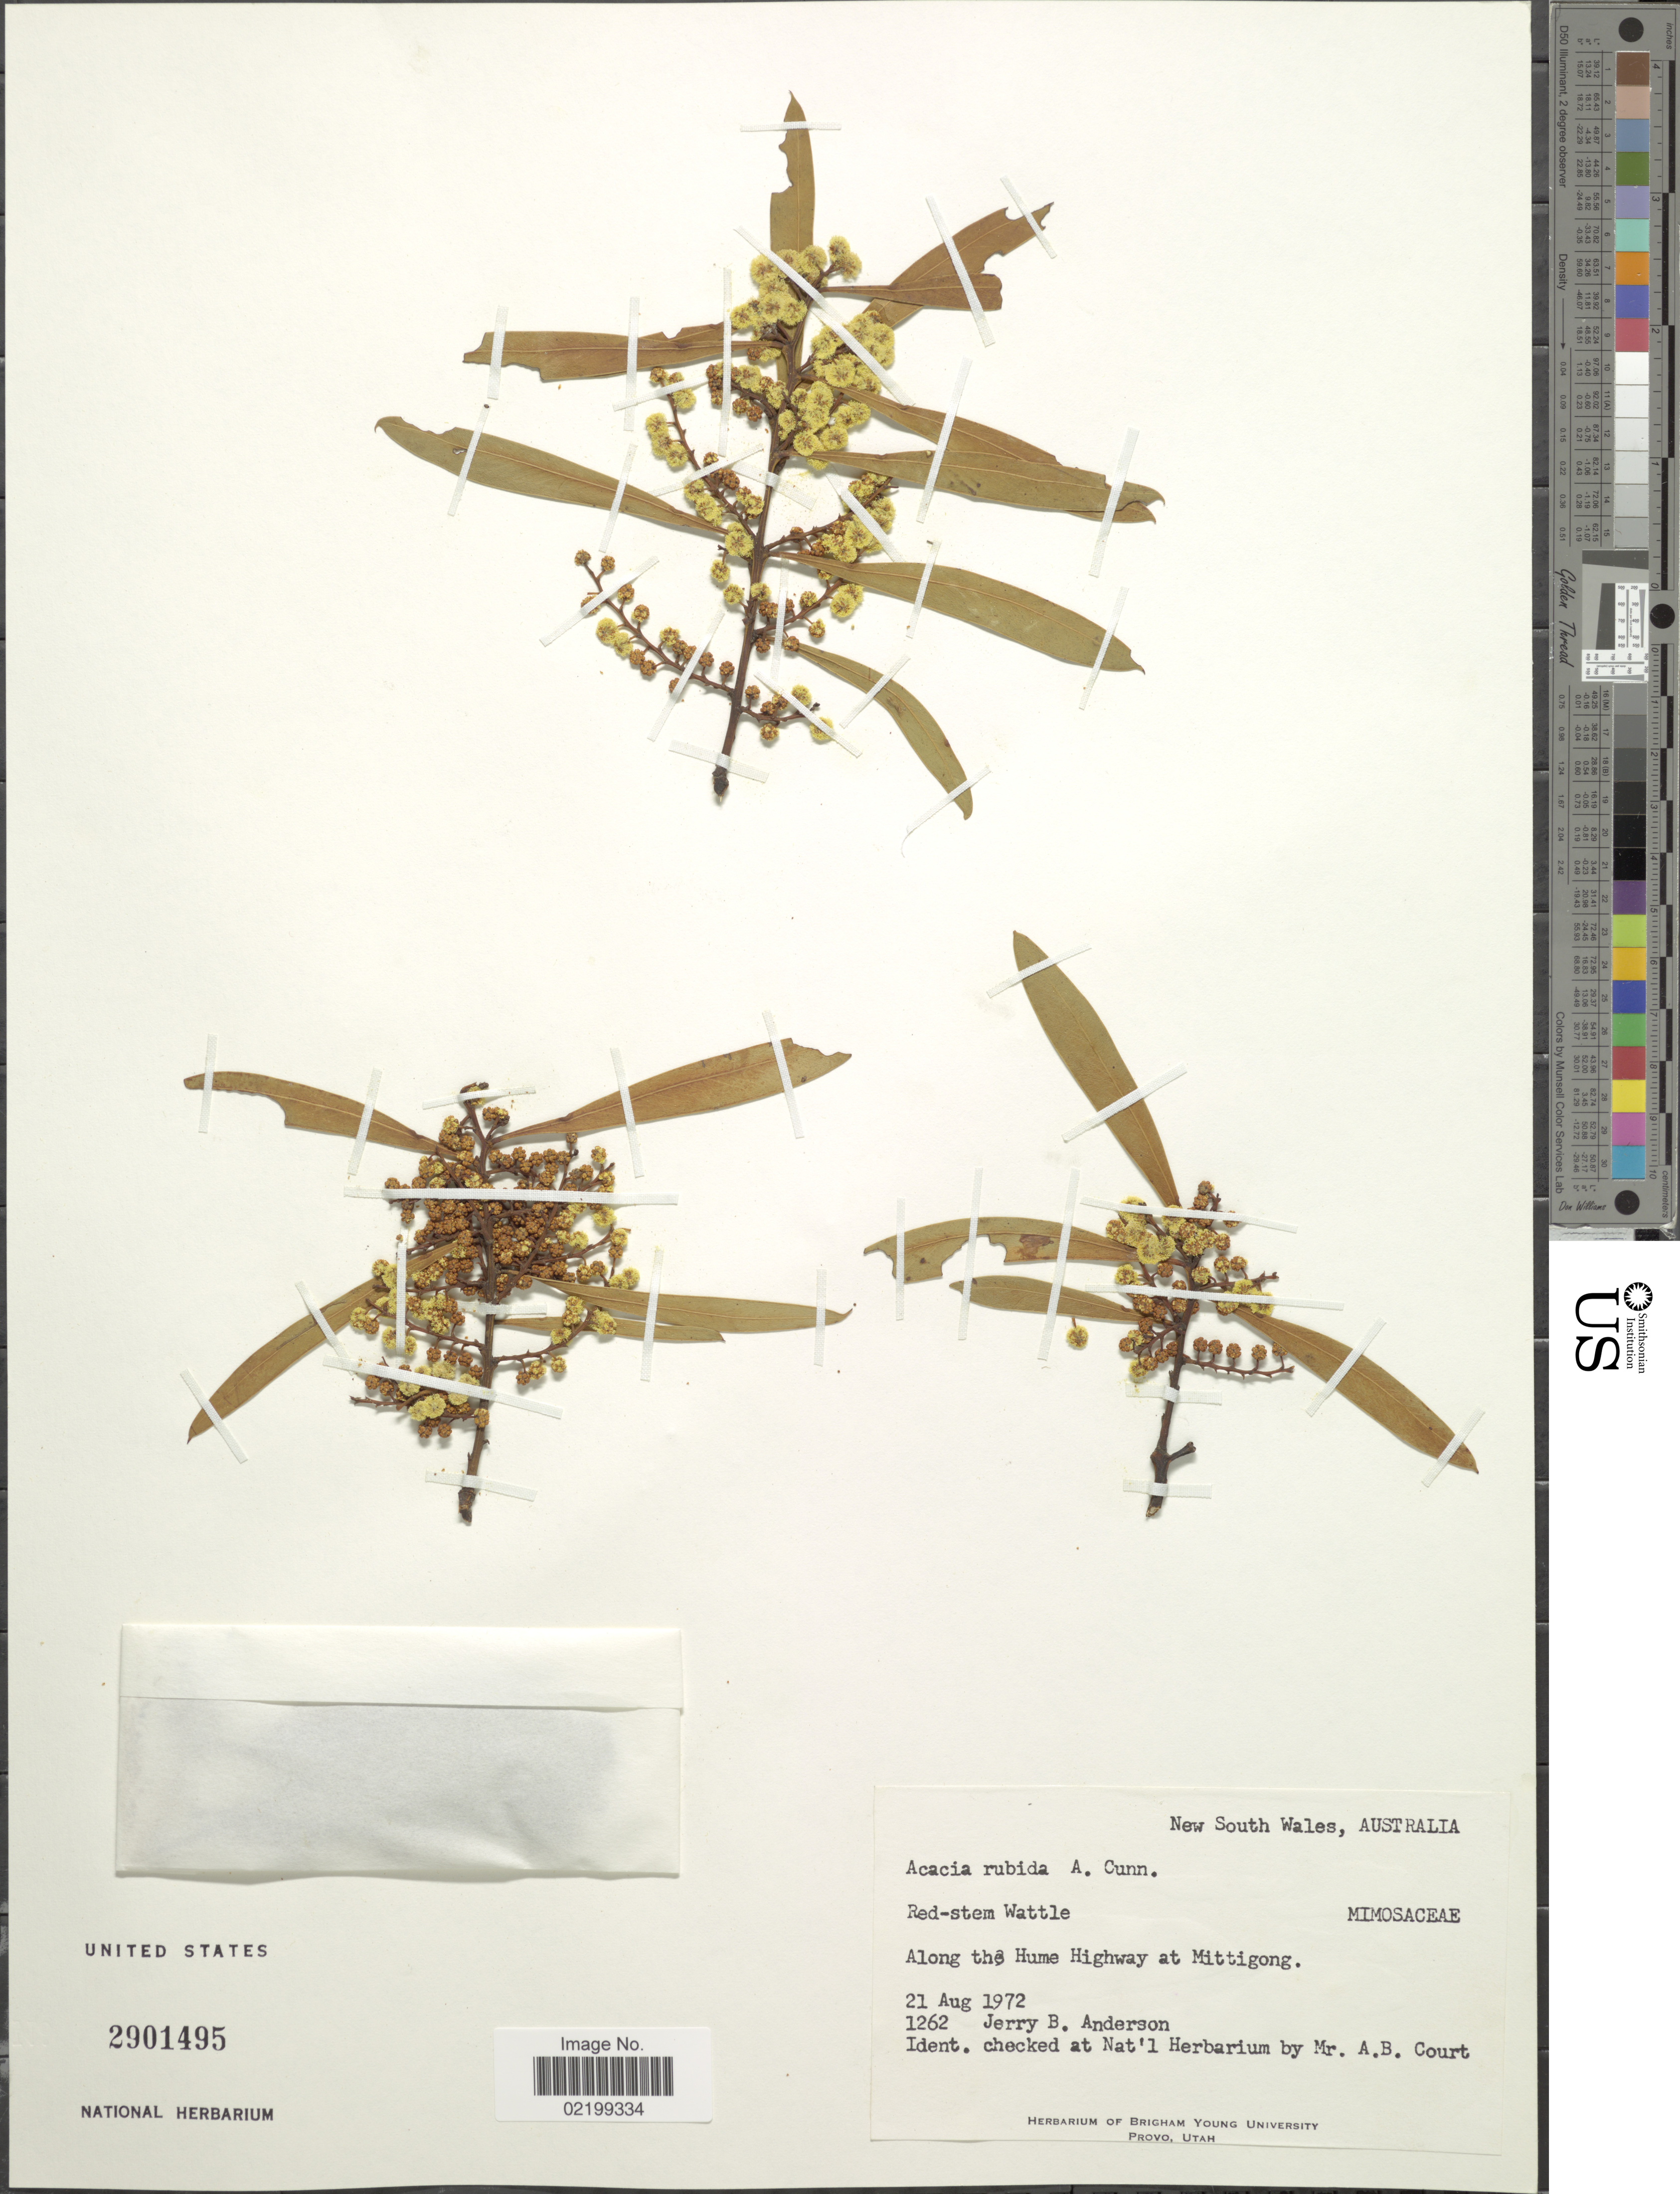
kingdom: Plantae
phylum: Tracheophyta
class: Magnoliopsida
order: Fabales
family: Fabaceae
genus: Acacia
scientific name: Acacia rubida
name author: A. Cunn.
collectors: J. B. Anderson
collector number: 1262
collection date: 1972-08-21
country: Australia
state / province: New South Wales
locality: Along the Hume Highway at Mittigong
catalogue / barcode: US 2901495